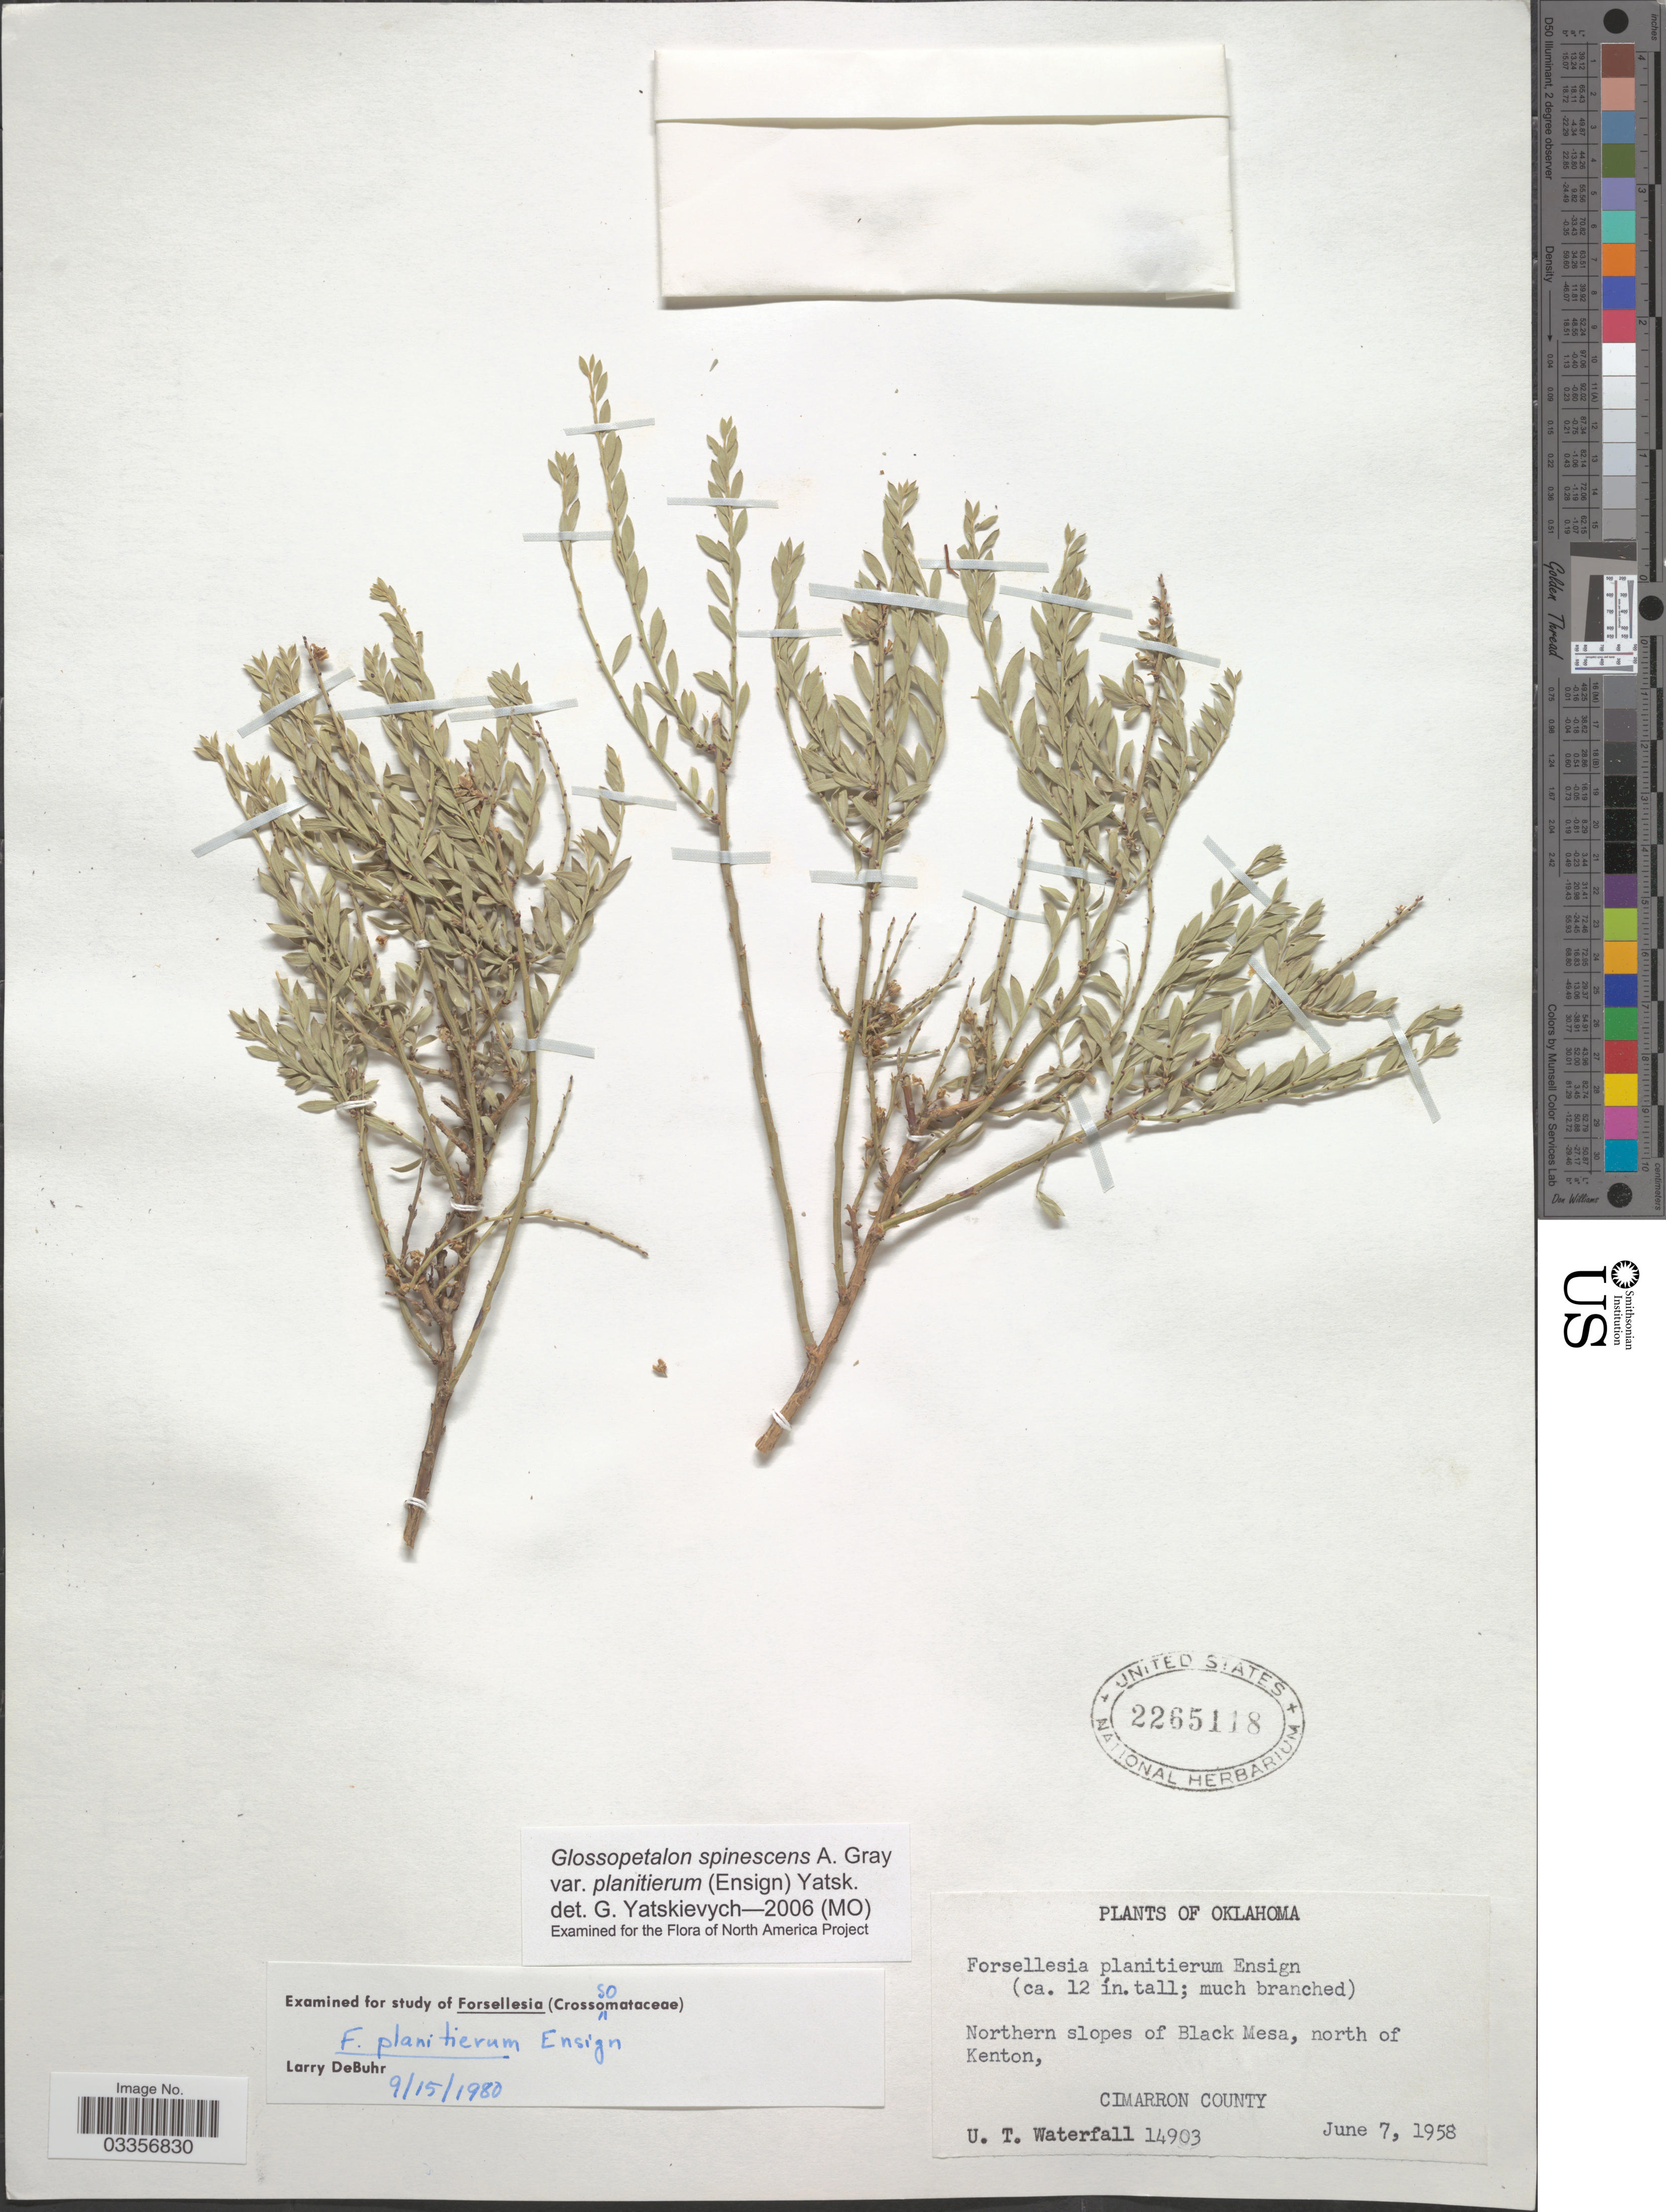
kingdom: Plantae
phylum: Tracheophyta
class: Magnoliopsida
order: Crossosomatales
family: Crossosomataceae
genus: Glossopetalon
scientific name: Glossopetalon spinescens var. planitierum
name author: (Ensign) Yatsk.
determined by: Yatskievych, G.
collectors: U. T. Waterfall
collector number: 14903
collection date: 1958-06-07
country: United States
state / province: Oklahoma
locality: Northern slopes of Black Mesa, north of Kenton, Cimarron County.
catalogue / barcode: US 2265118